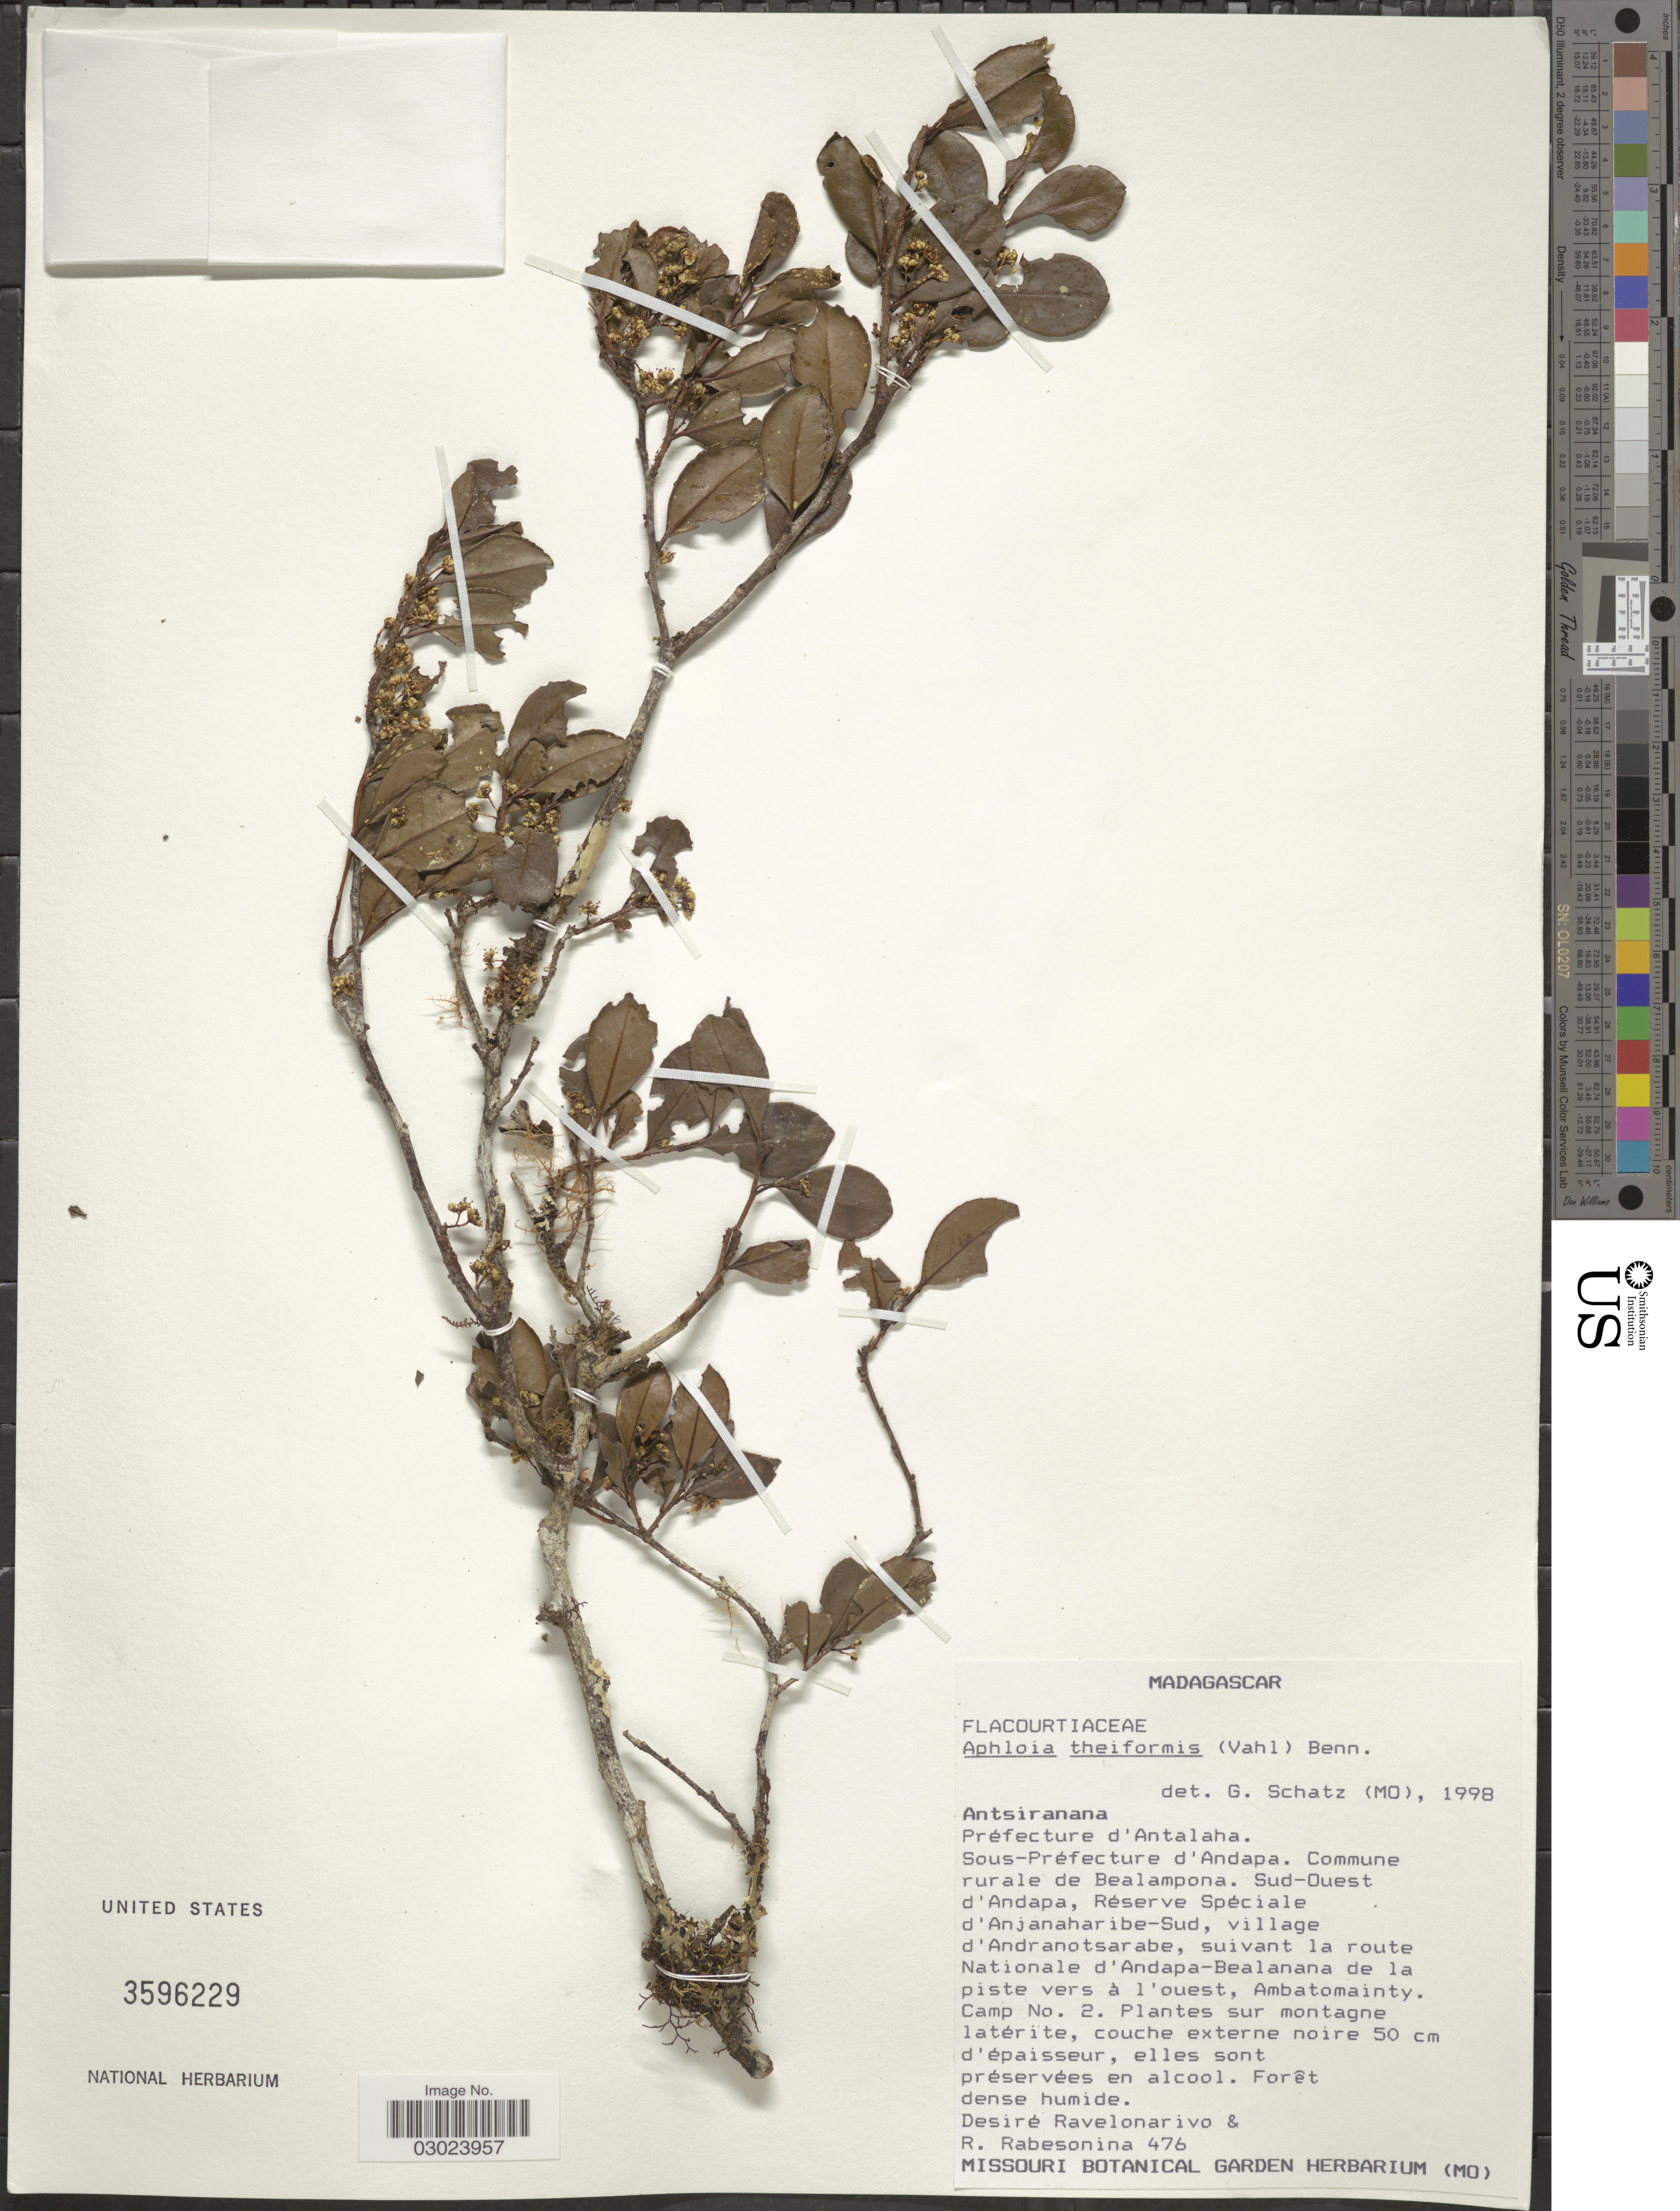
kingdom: Plantae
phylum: Tracheophyta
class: Magnoliopsida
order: Crossosomatales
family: Aphloiaceae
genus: Aphloia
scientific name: Aphloia theiformis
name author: (Vahl) Benn.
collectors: D. Ravelonarivo & R. Rabesonina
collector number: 476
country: Madagascar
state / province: Sava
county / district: Andapa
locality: Préfecture d'Antalaha. Sous-Préfecture d'Andapa. Commune rurale de Bealampona. Sud-Ouest d'Andapa, Réserve Spéciale d'Anjanaharibe-Sud, village d'Andranotsarabe, suivant la route Nationale d'Andapa-Bealanana de la piste vers à l'ouest, Ambatomainty. Camp No. 2.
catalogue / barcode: US 3596229